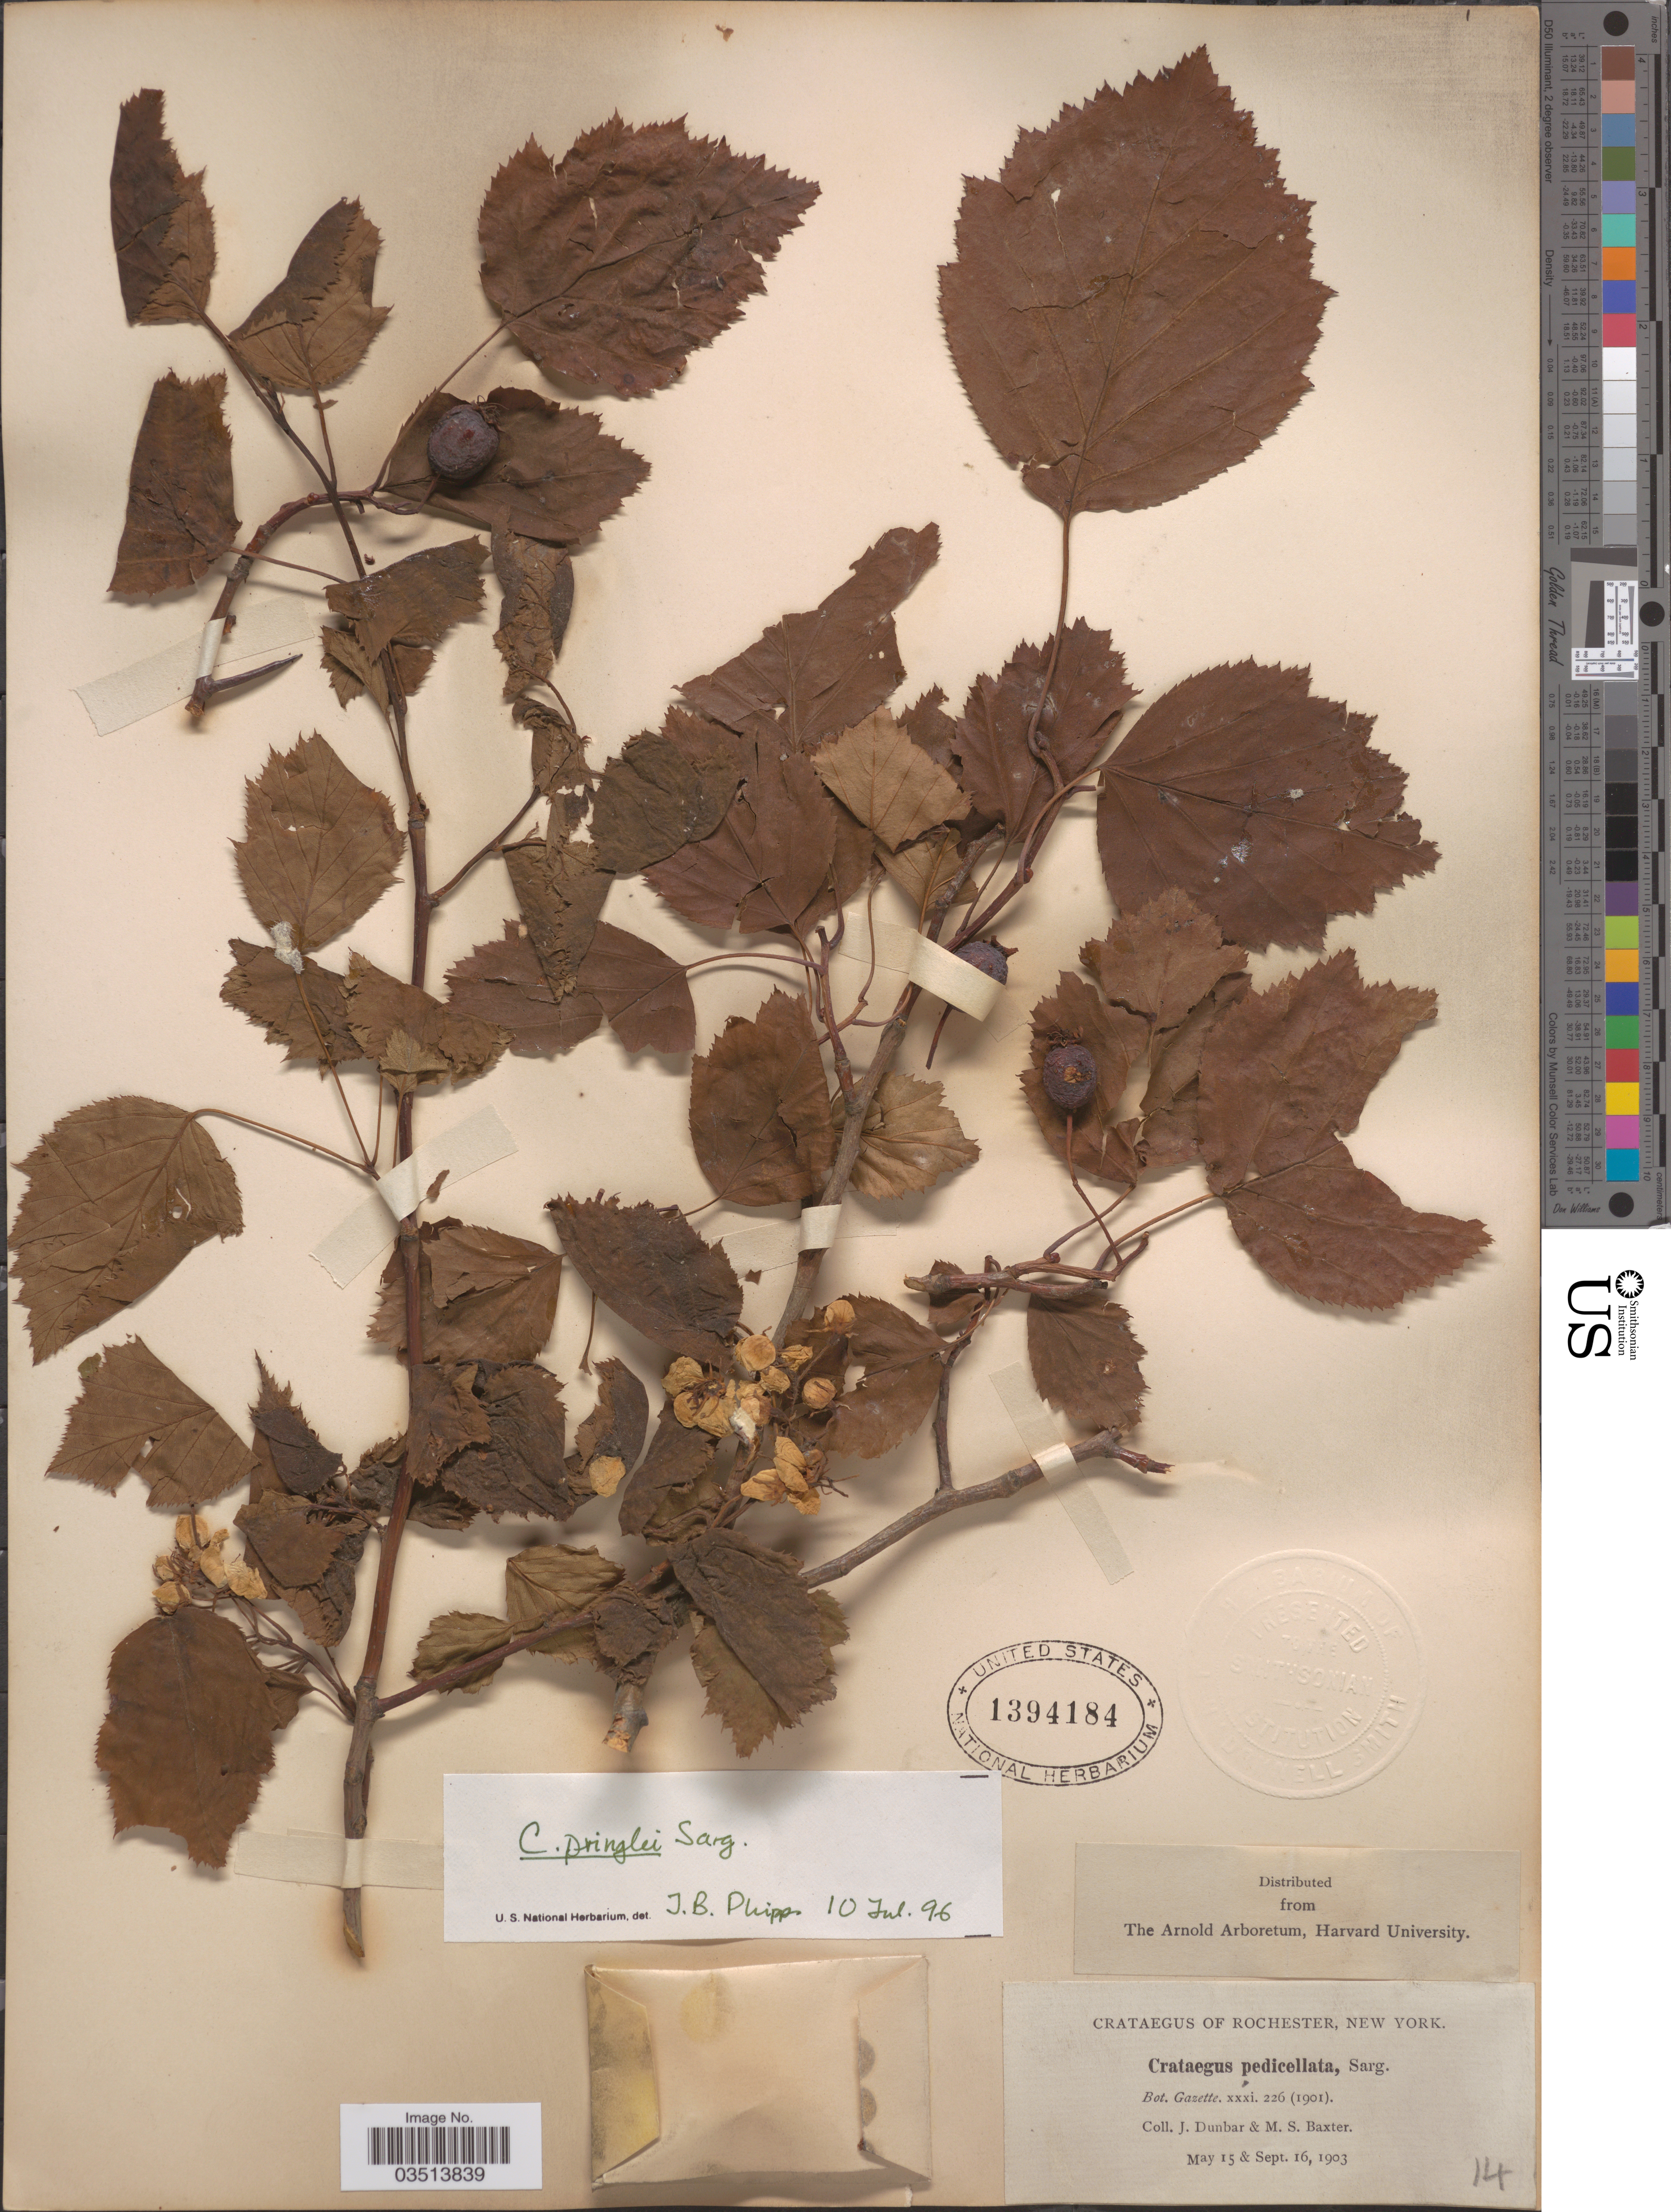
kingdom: Plantae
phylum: Tracheophyta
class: Magnoliopsida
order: Rosales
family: Rosaceae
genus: Crataegus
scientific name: Crataegus coccinea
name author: Ashe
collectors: J. Dunbar & M. Baxter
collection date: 1903-05-15/1903-09-16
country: United States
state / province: New York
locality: Rochester.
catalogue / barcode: US 1394184